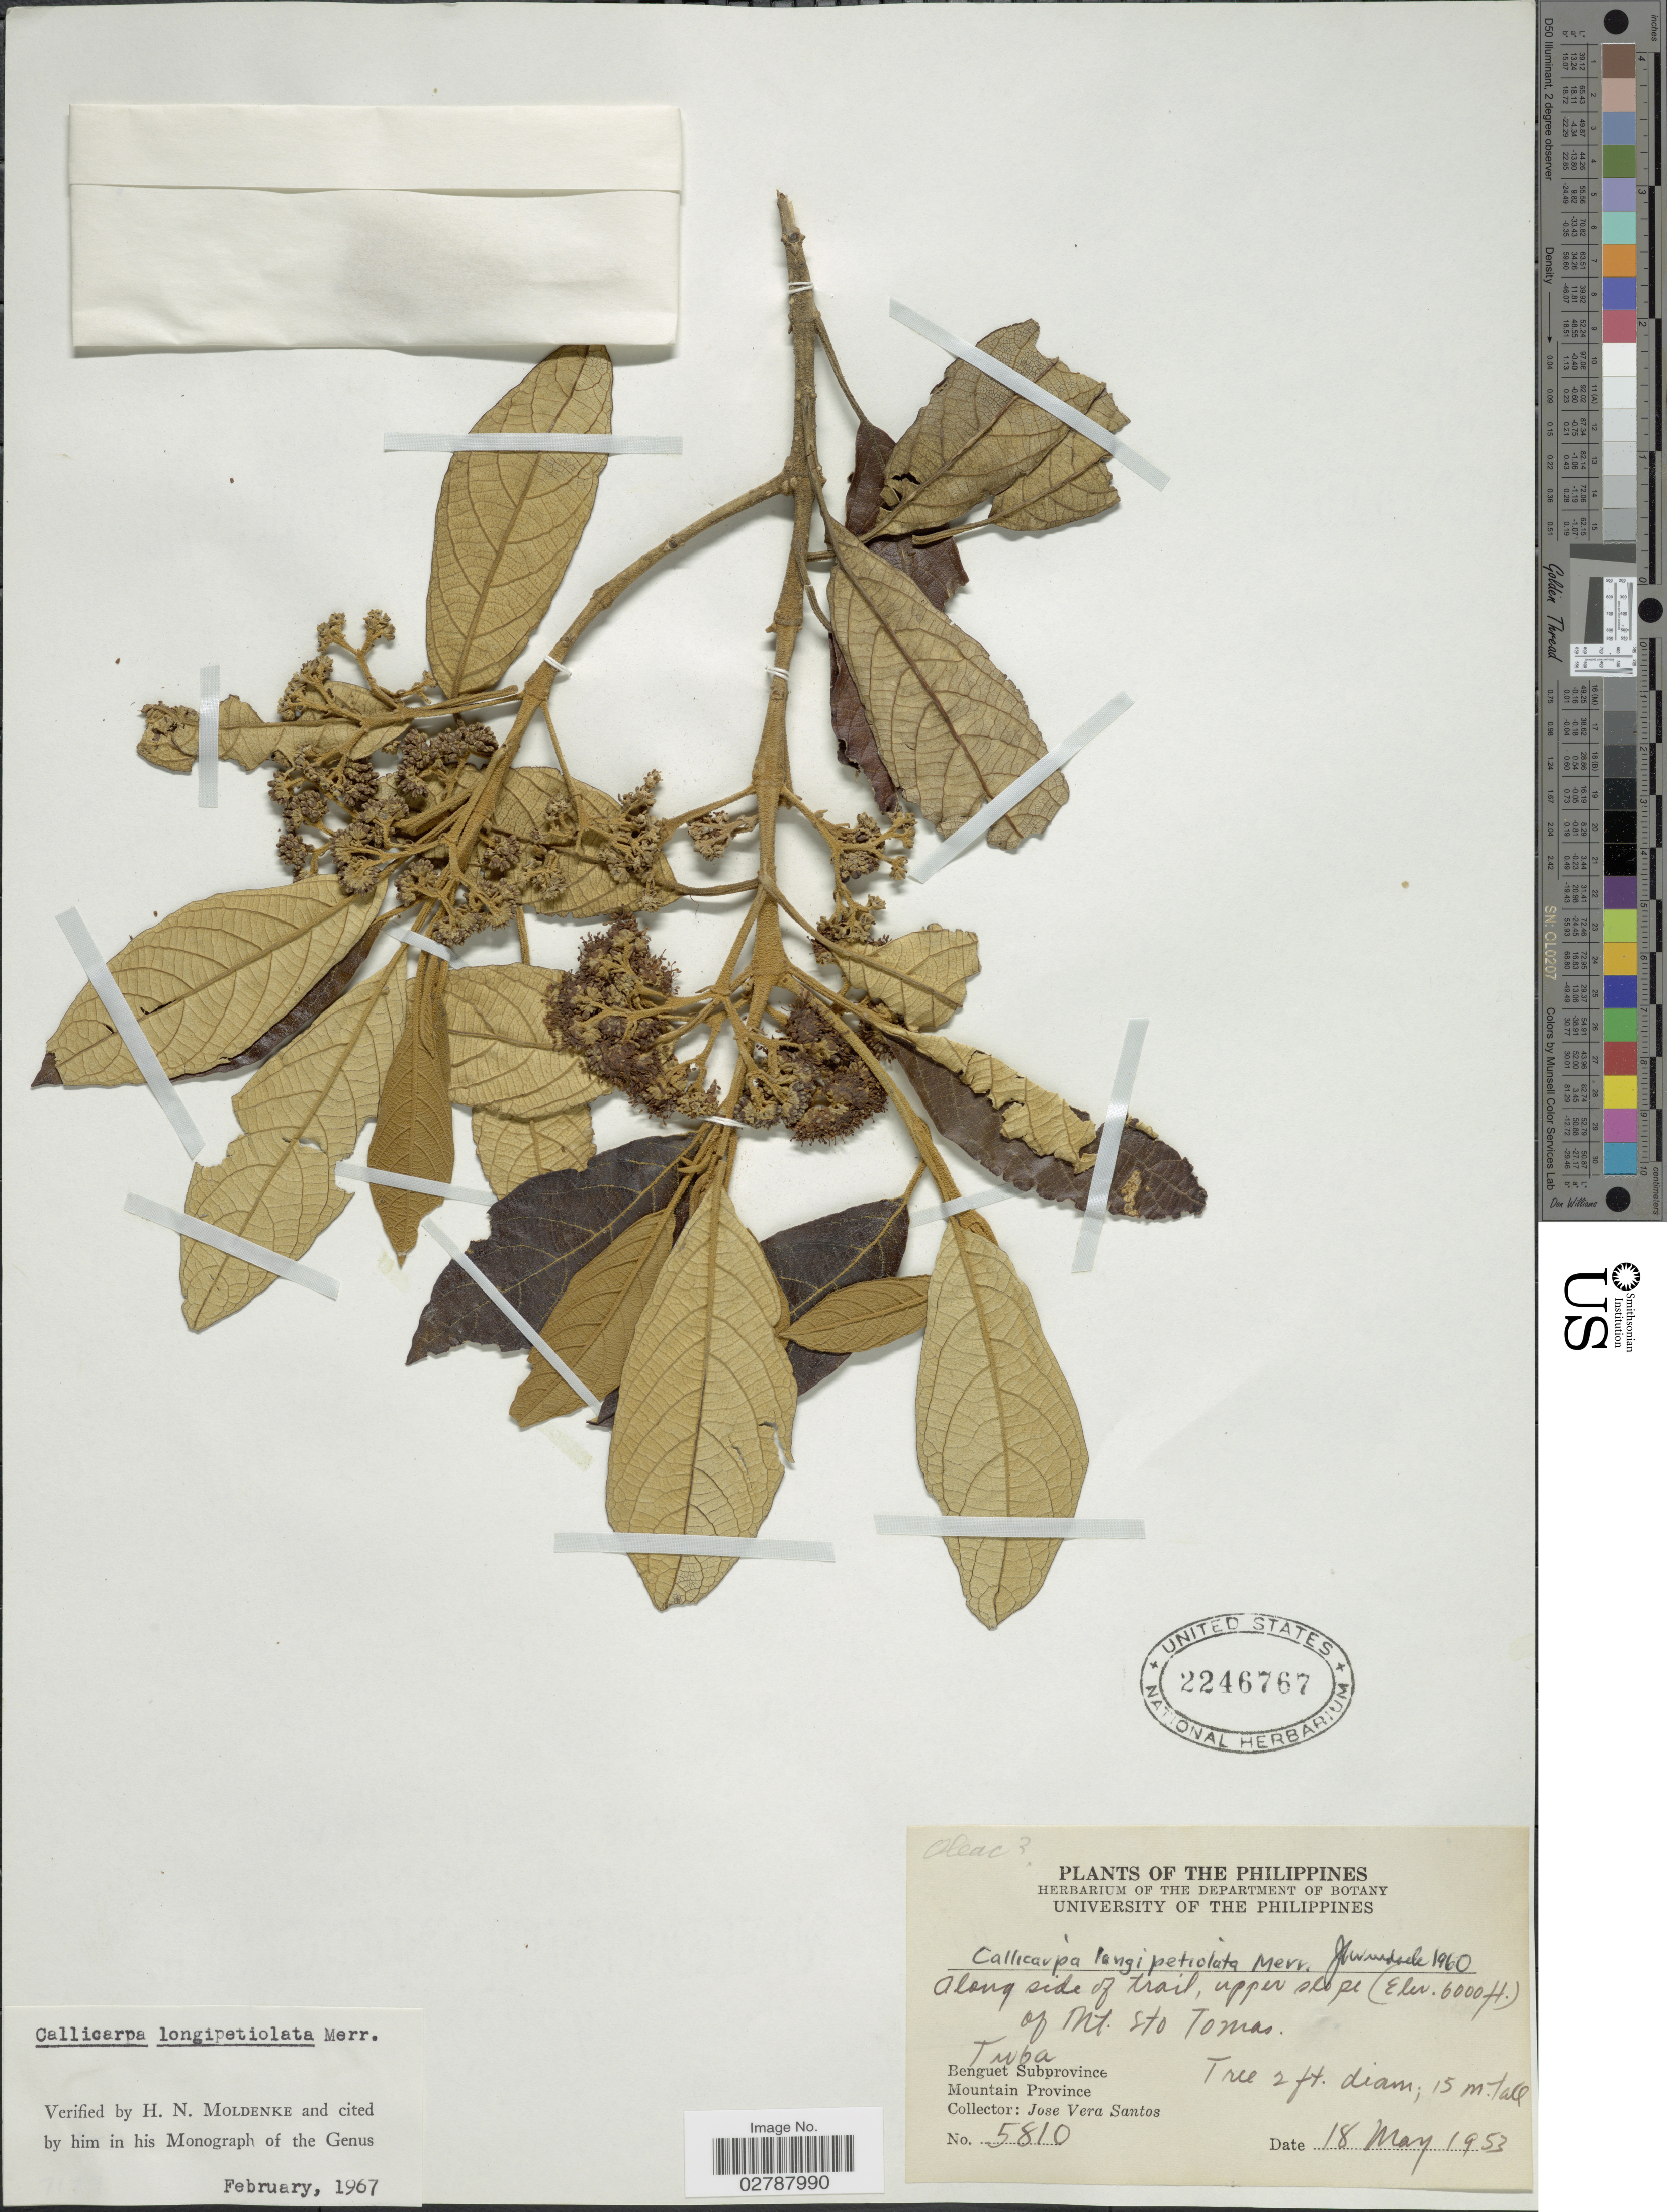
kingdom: Plantae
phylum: Tracheophyta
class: Magnoliopsida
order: Lamiales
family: Lamiaceae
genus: Callicarpa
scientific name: Callicarpa longipetiolata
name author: Merr.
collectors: J. V. Santos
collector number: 5810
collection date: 1953-05-18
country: Philippines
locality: Along side of trail, upper slope of Mt. Sto Tomas. Tuba. Benguet Subprovince. Mountain Province.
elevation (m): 1829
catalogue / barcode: US 2246767